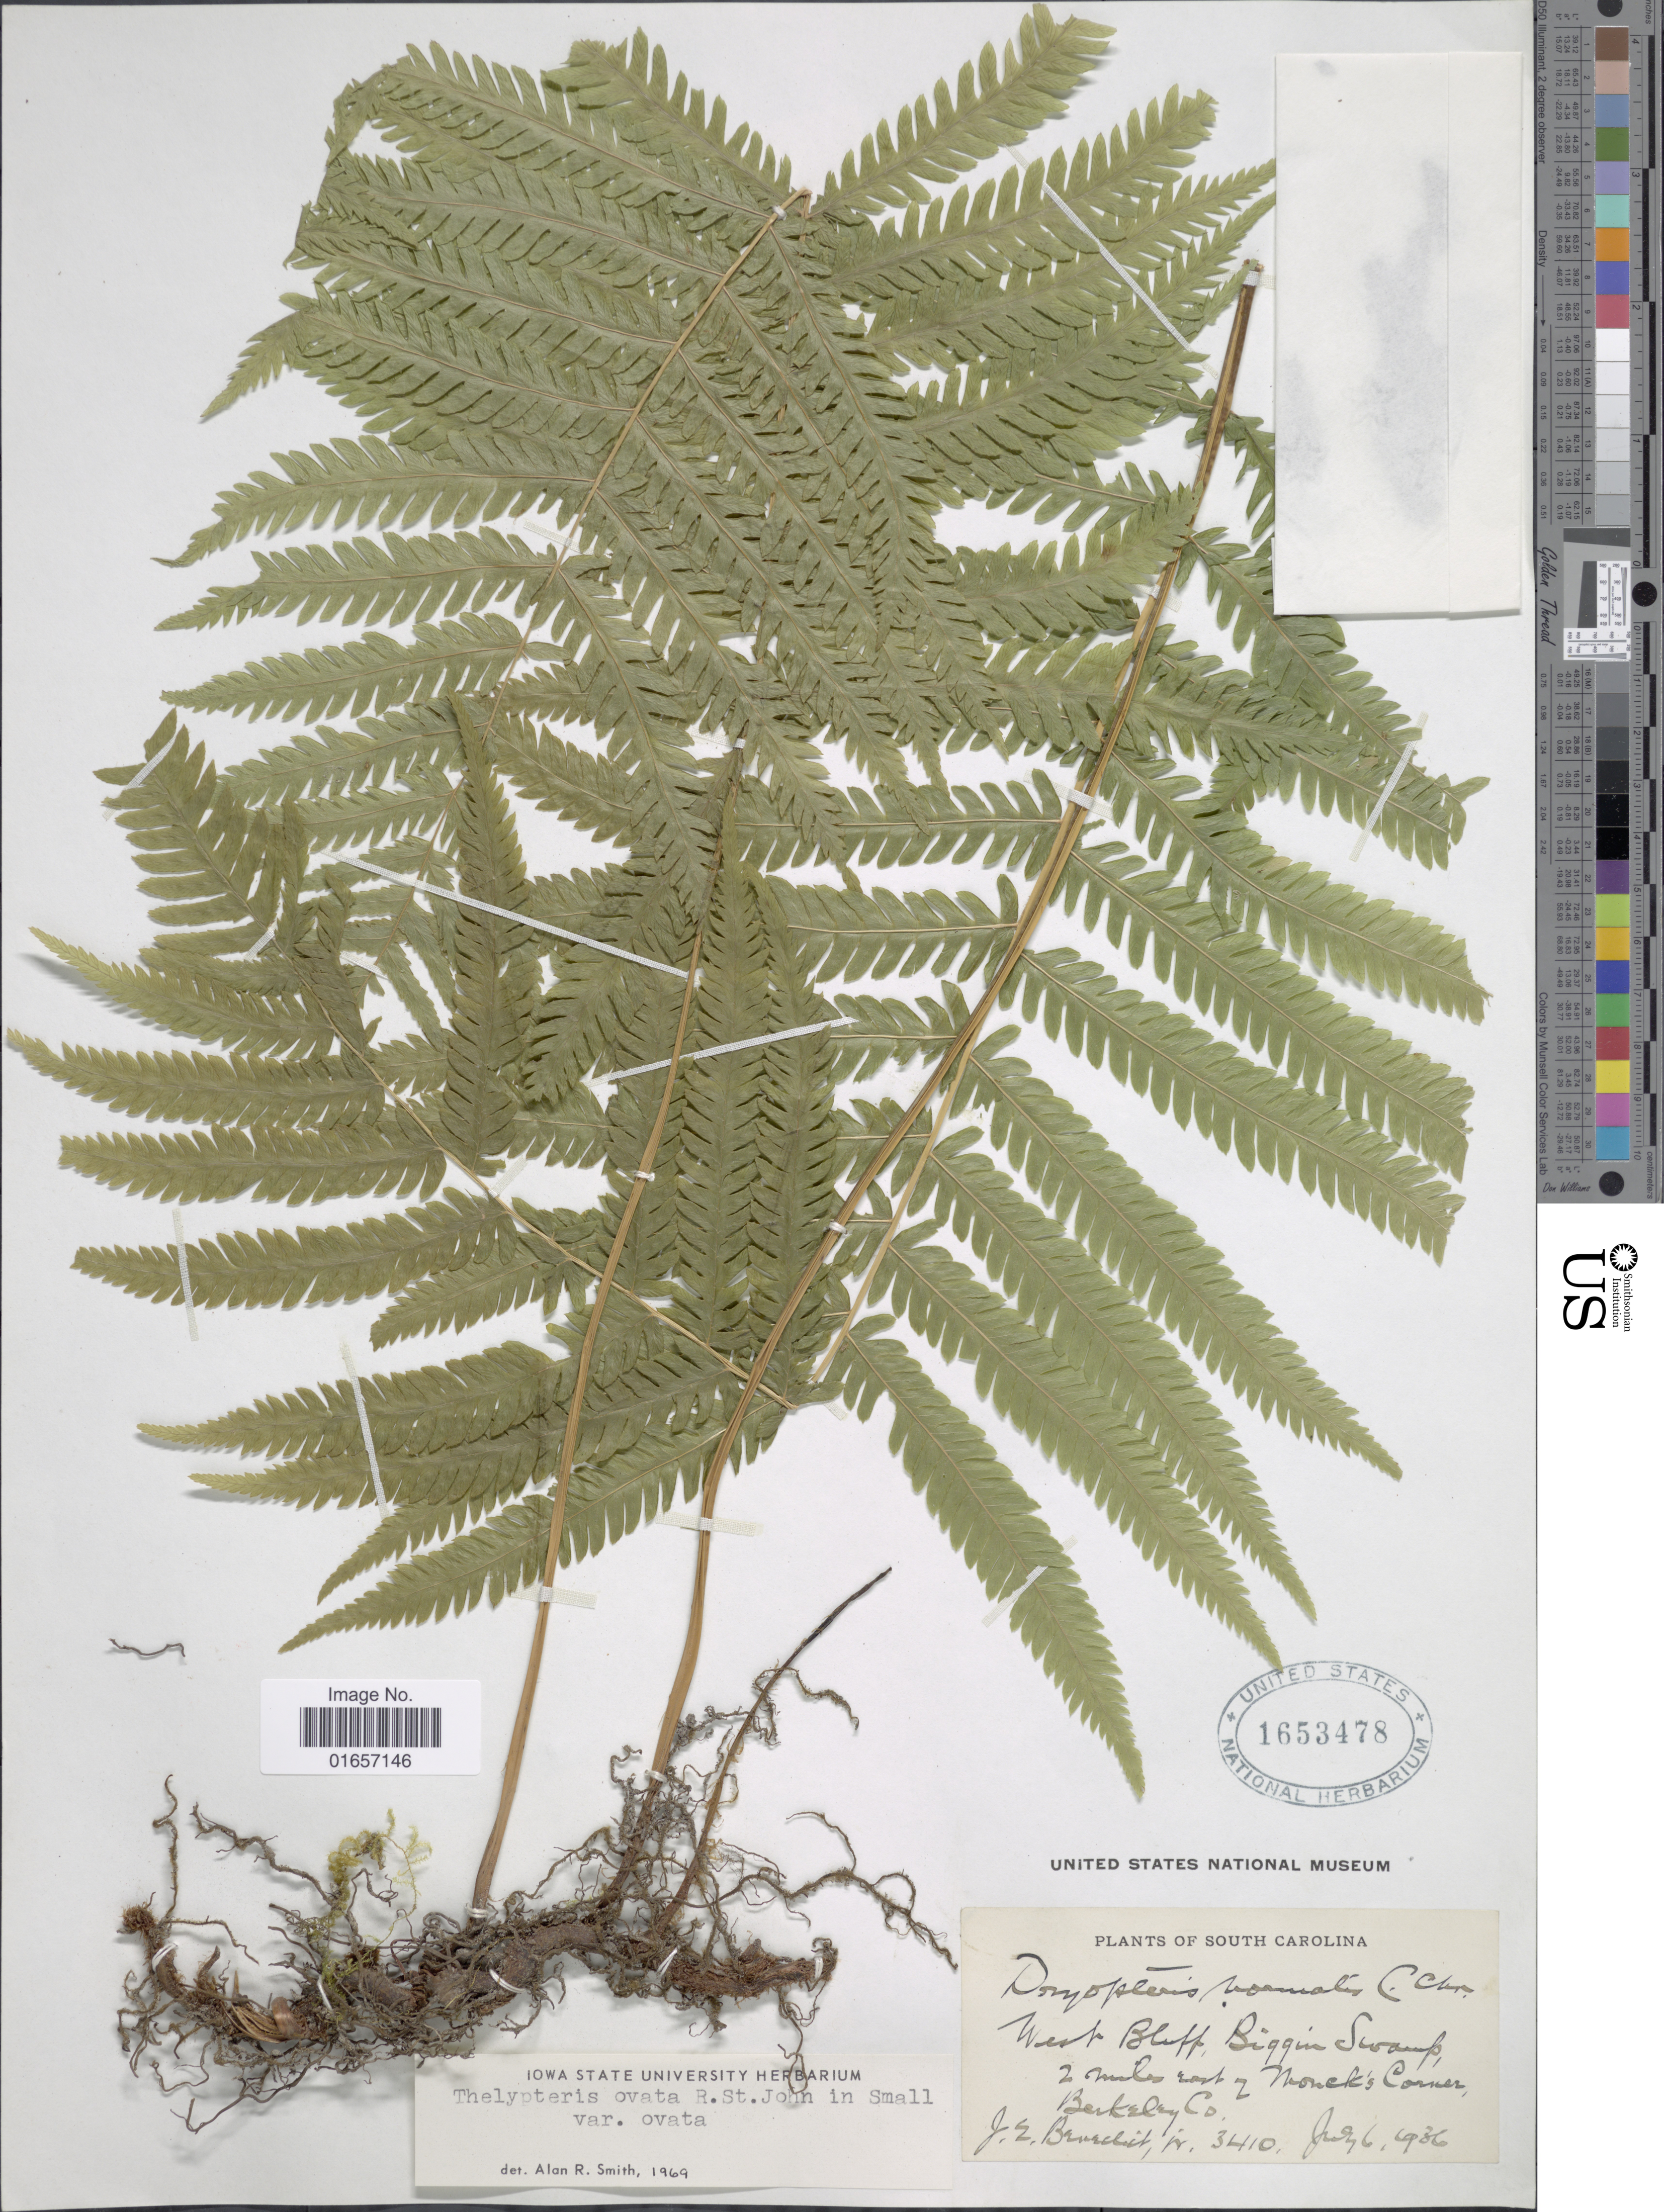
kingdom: Plantae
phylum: Tracheophyta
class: Polypodiopsida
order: Polypodiales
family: Thelypteridaceae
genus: Christella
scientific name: Christella ovata var. ovata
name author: (R.P. St. John) Á. Löve & D. Löve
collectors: J. Benedict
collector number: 3140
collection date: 1936-07-06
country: United States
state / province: South Carolina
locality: West Bluff, Biggin Swamp, 2 miles east of Moncks Corner, Berkeley Co.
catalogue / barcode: US 1635478